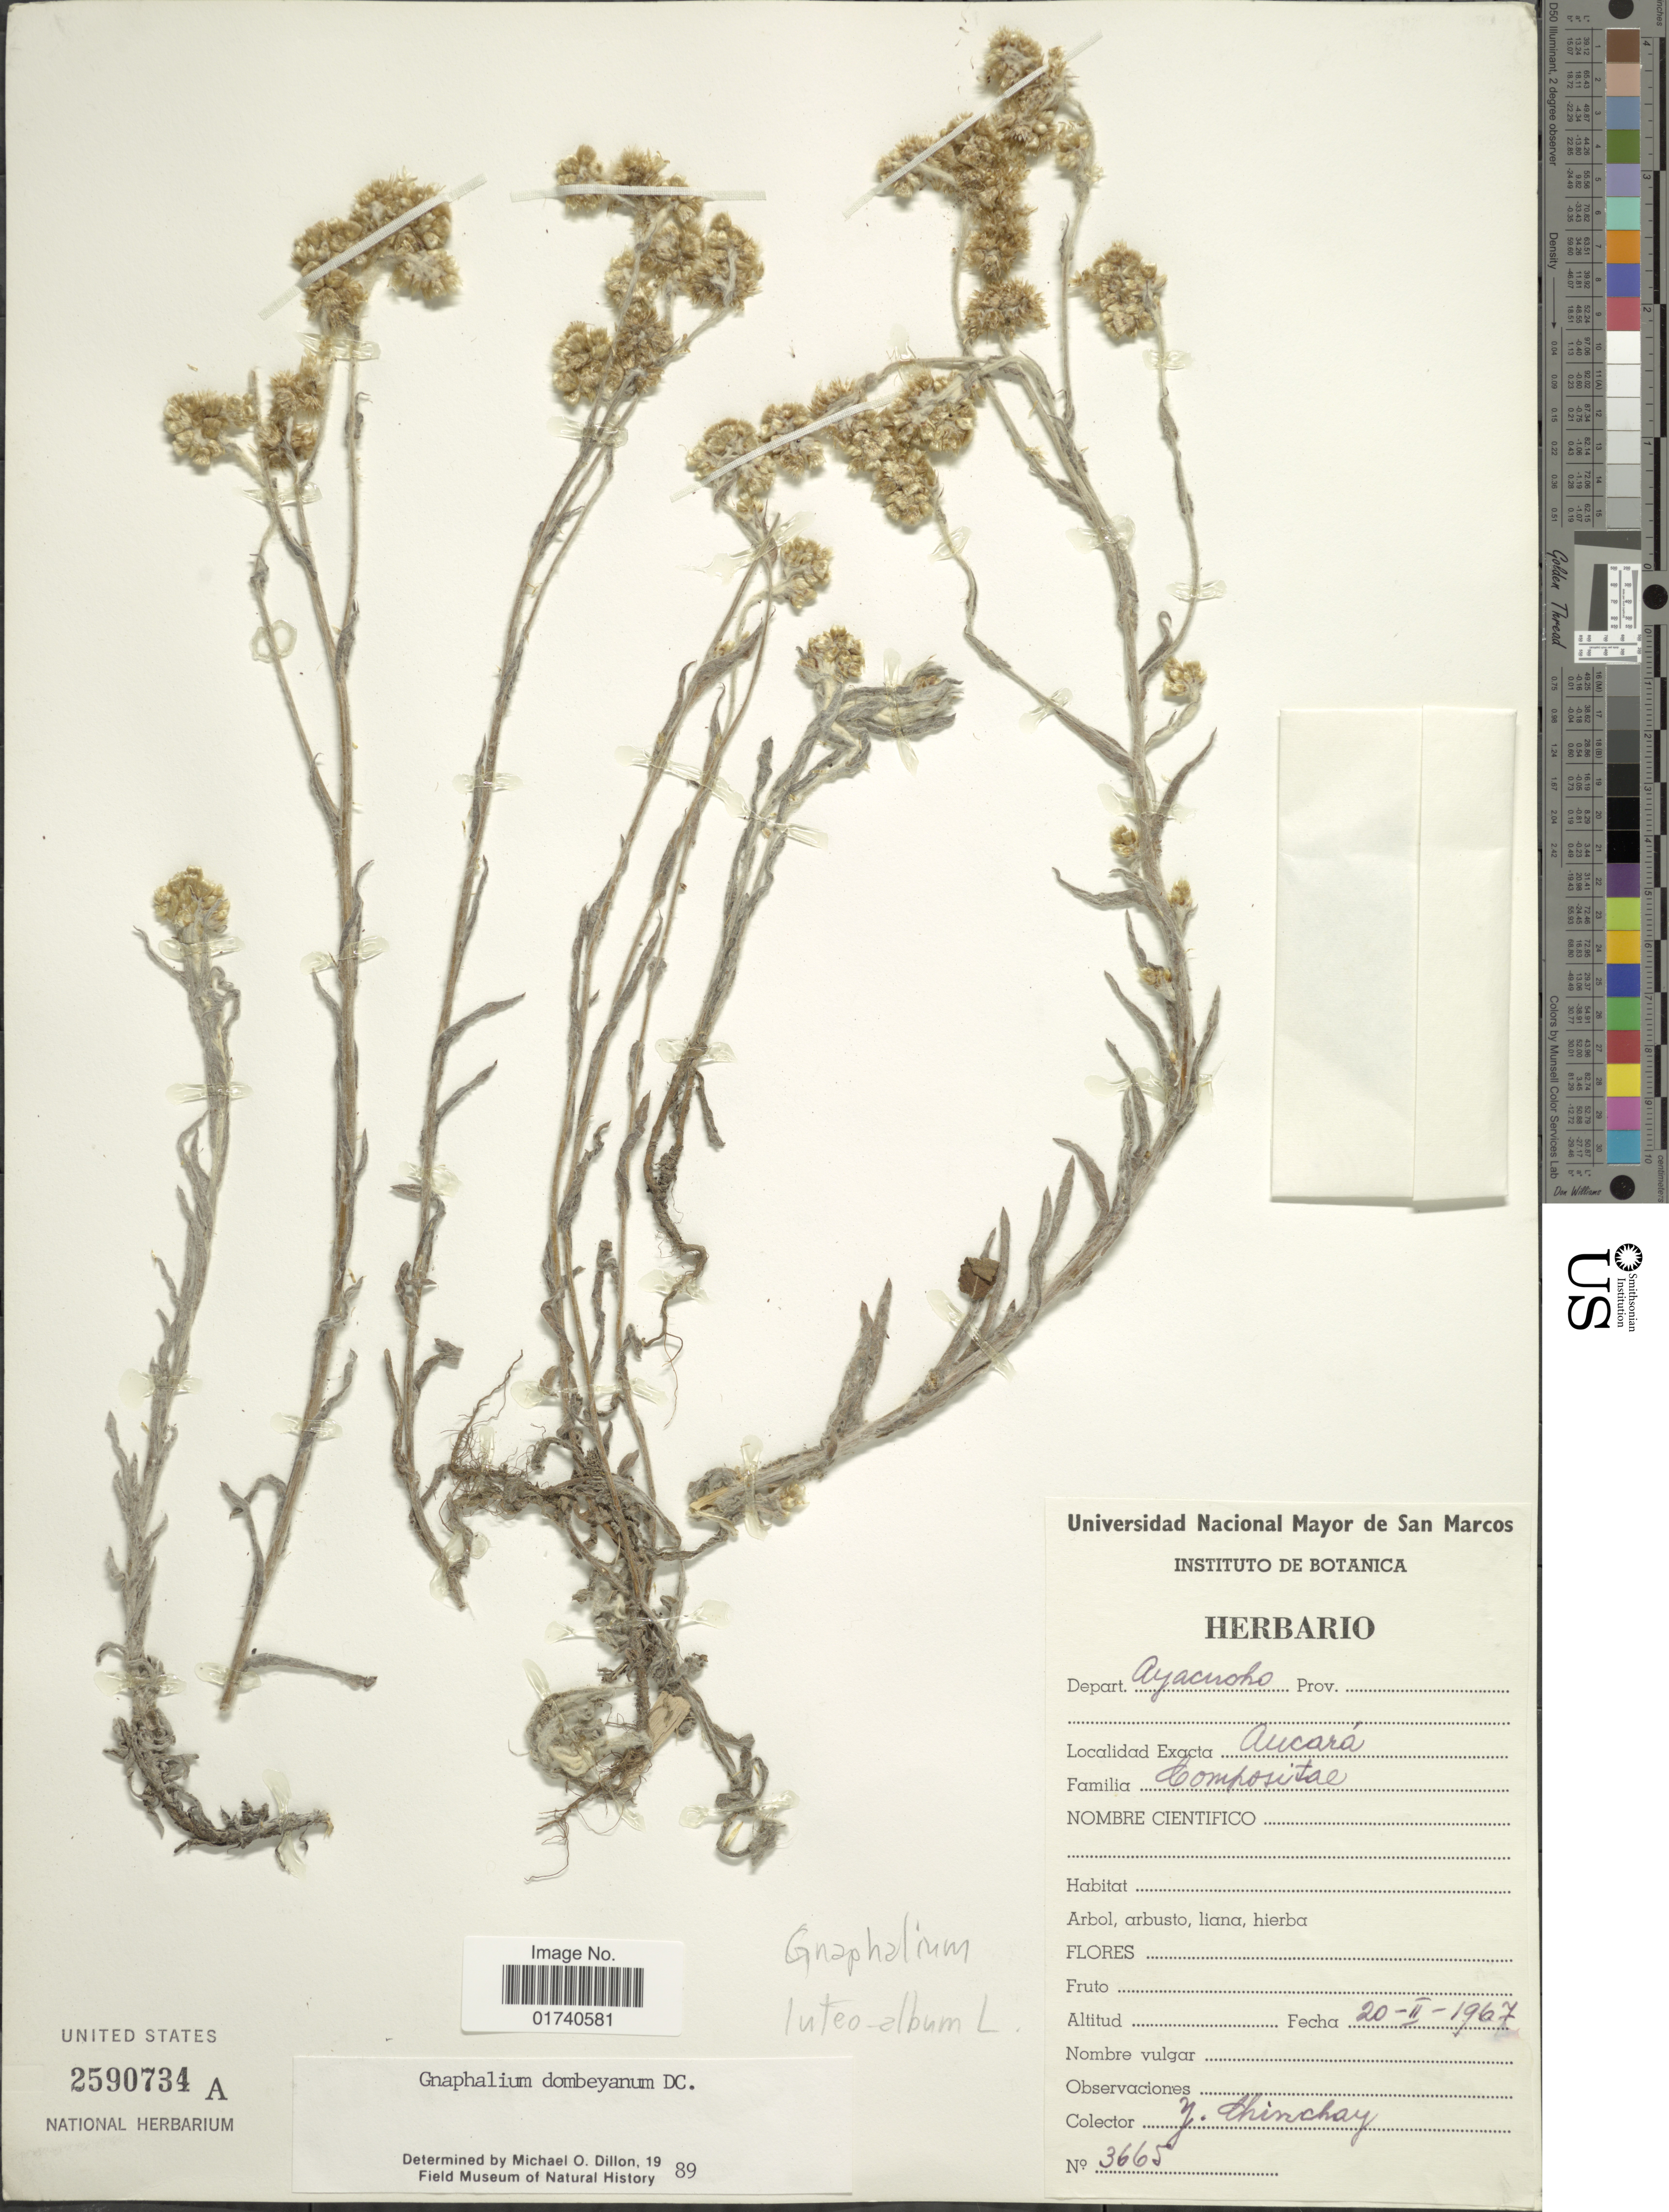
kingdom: Plantae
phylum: Tracheophyta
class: Magnoliopsida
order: Asterales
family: Asteraceae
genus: Pseudognaphalium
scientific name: Pseudognaphalium dombeyanum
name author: (DC.) Anderb.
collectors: J. Chinchay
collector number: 2665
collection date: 1967-02-20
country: Peru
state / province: Ayacucho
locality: Depart. Ayacucho. Aucara.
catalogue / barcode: US 2590734A